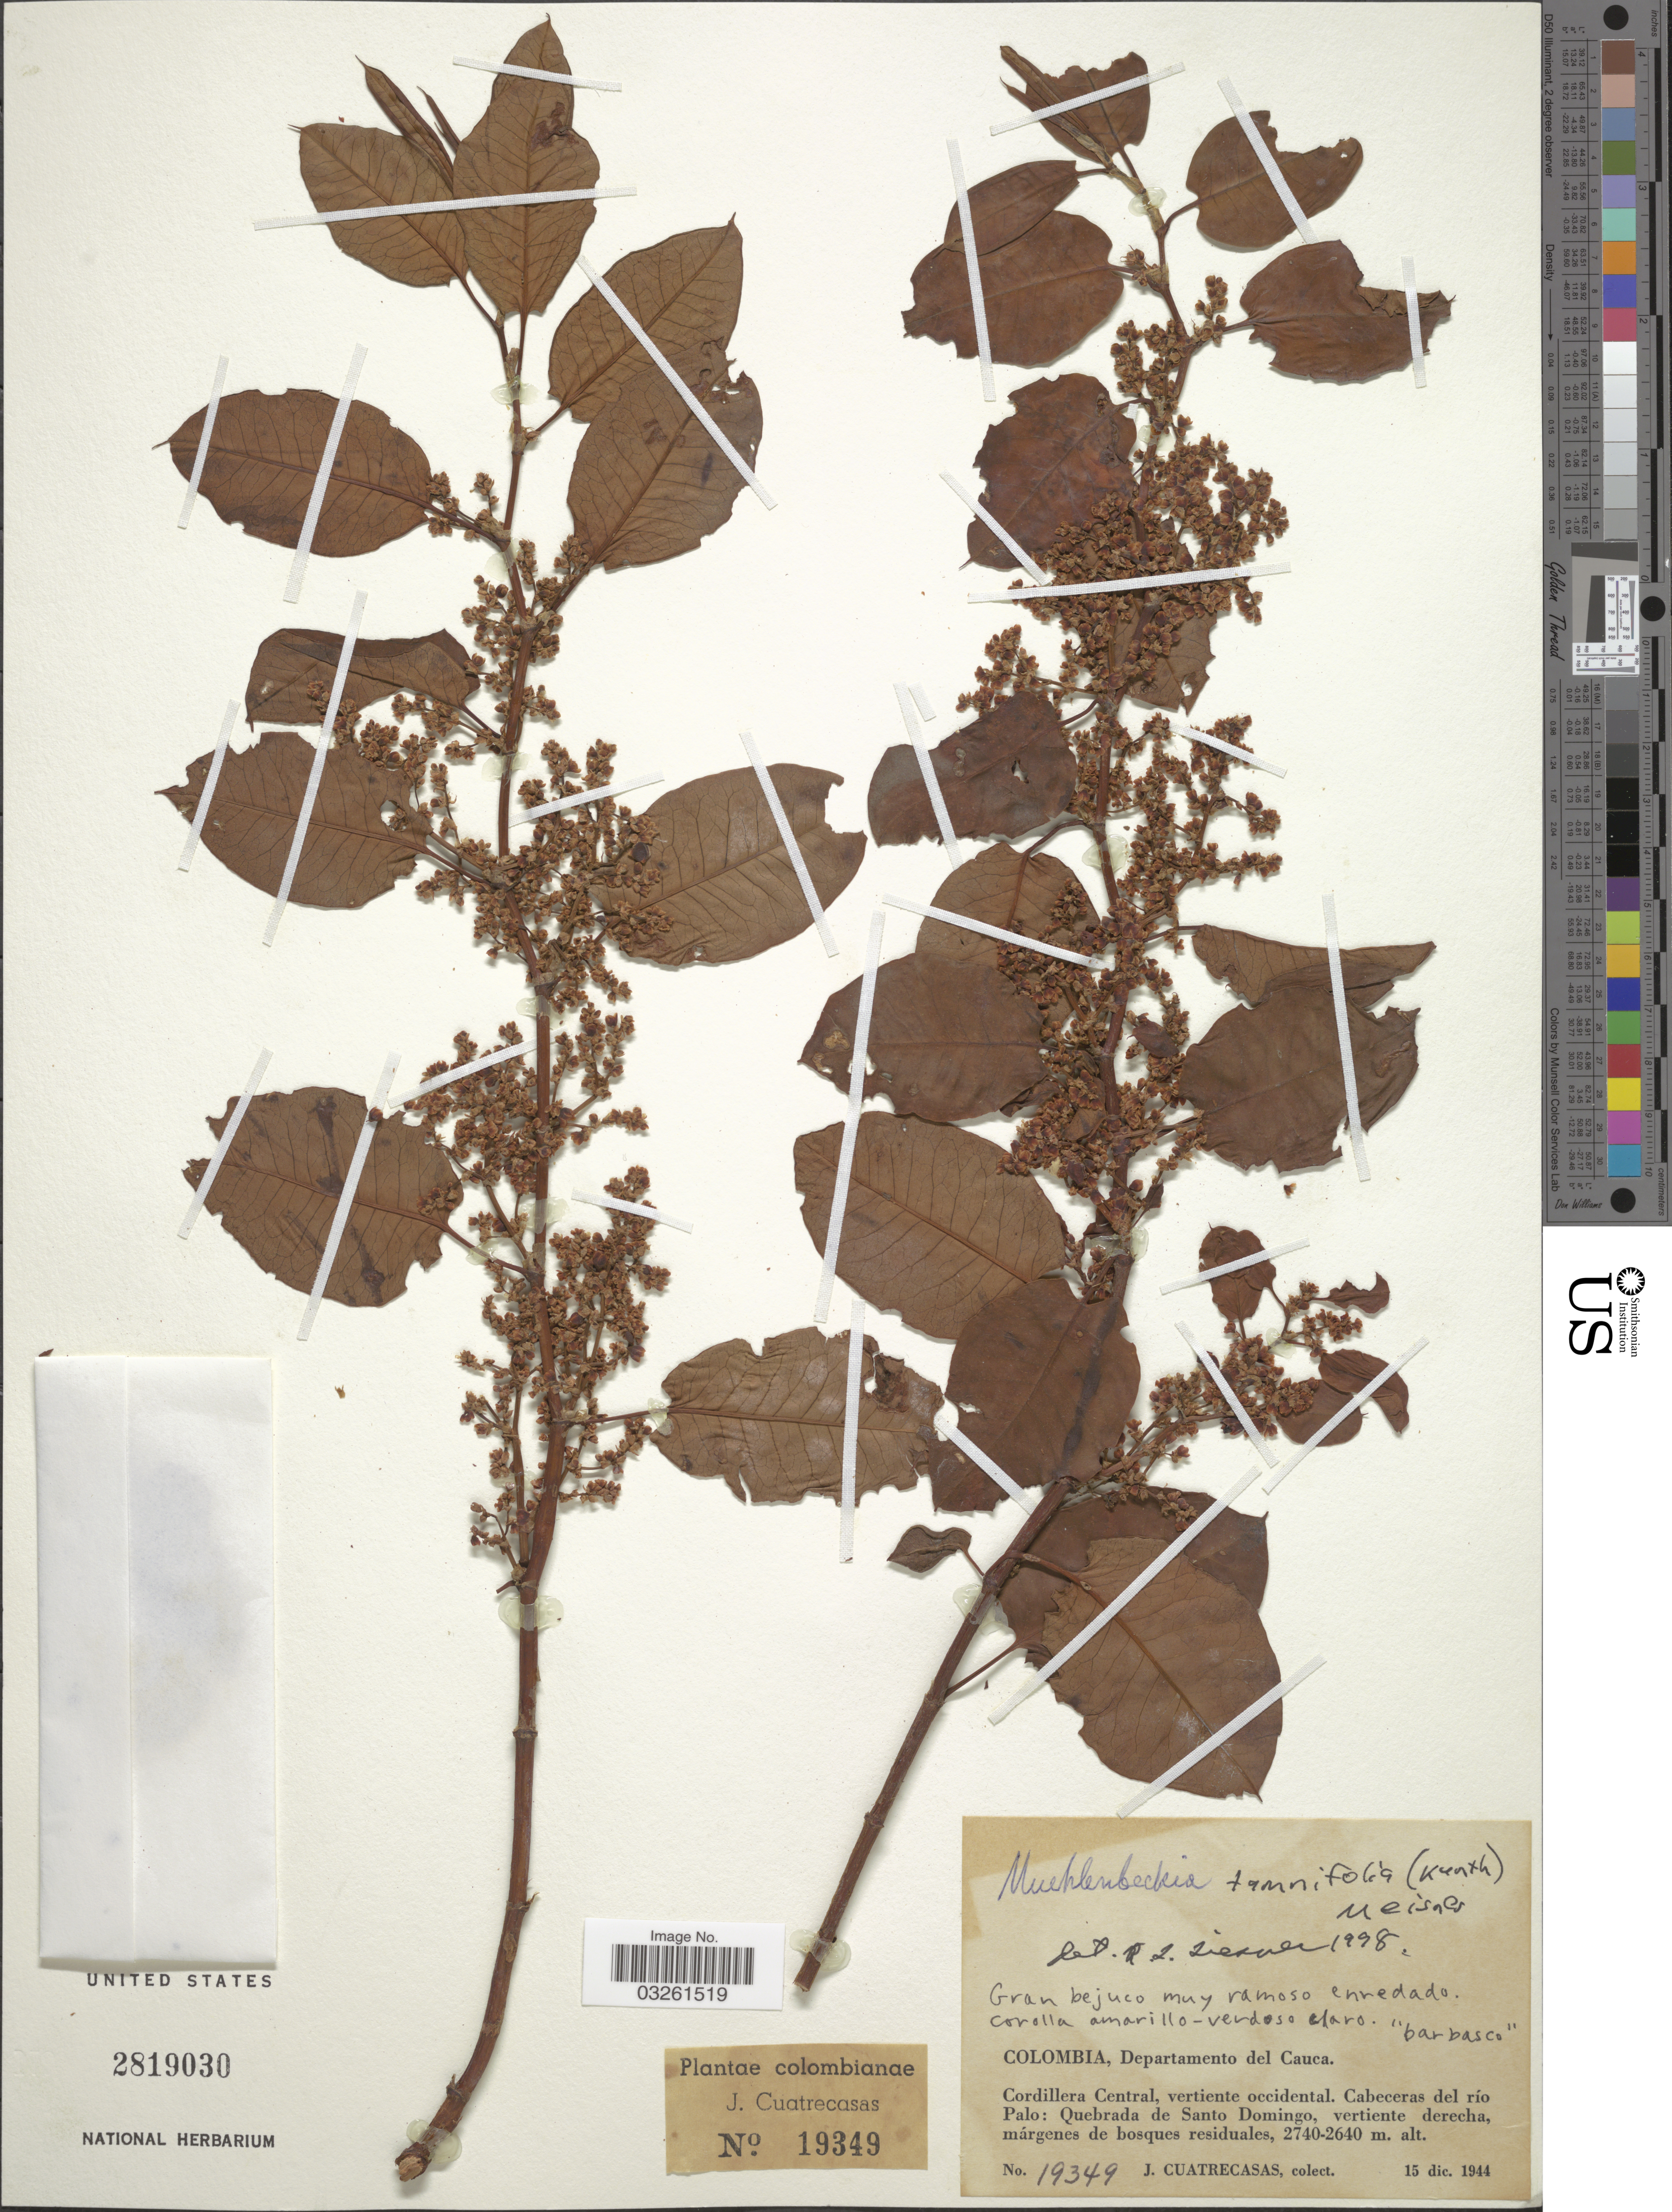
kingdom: Plantae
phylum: Tracheophyta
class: Magnoliopsida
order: Caryophyllales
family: Polygonaceae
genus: Muehlenbeckia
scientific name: Muehlenbeckia tamnifolia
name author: (Kunth) Meisn.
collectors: J. Cuatrecasas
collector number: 19349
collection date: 1944-12-15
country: Colombia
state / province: Cauca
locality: Departamento del Cauca. Cordillera Central; vertiente occidental. Cabeceras del rio Palo: Quebrada de Santo Domingo.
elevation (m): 2640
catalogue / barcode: US 2819030